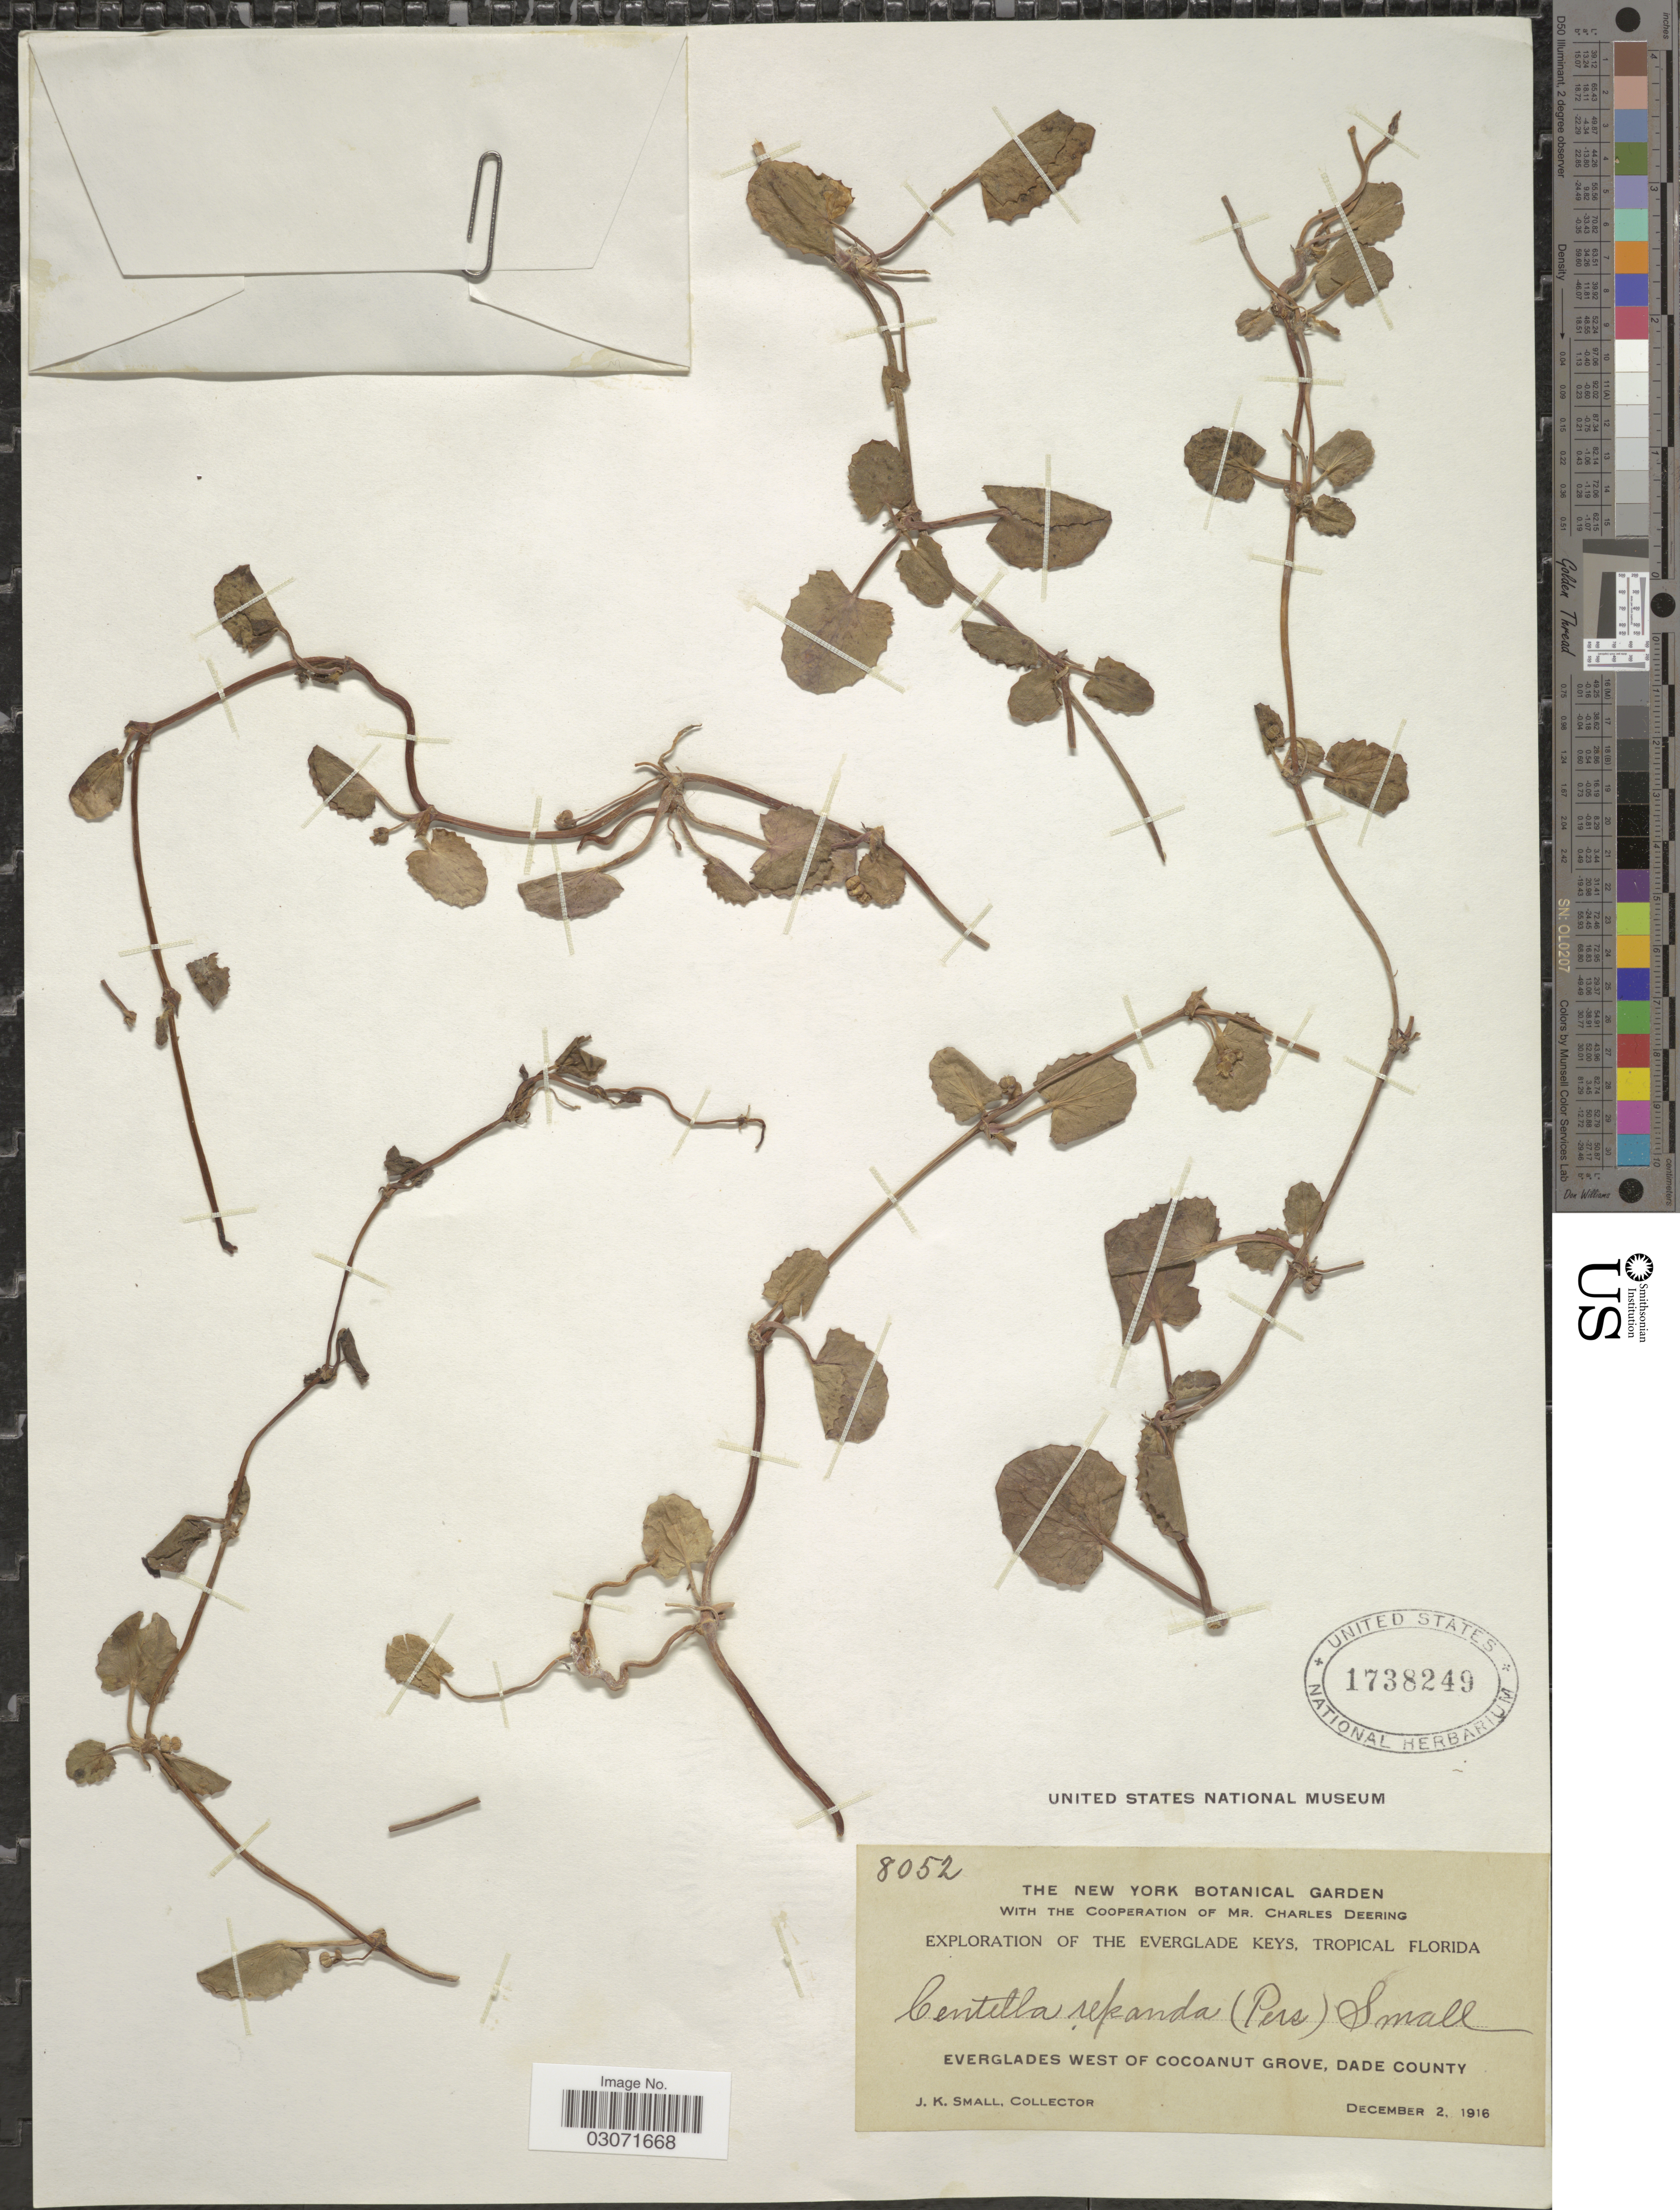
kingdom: Plantae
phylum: Tracheophyta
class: Magnoliopsida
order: Apiales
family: Apiaceae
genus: Centella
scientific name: Centella repanda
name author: (Pers.) Small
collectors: J. K. Small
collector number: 8052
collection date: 1916-12-02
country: United States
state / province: Florida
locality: The Everglade Keys, Tropical Florida. Everglades west of Cocoanut Grove, Dade County.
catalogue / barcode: US 1738249